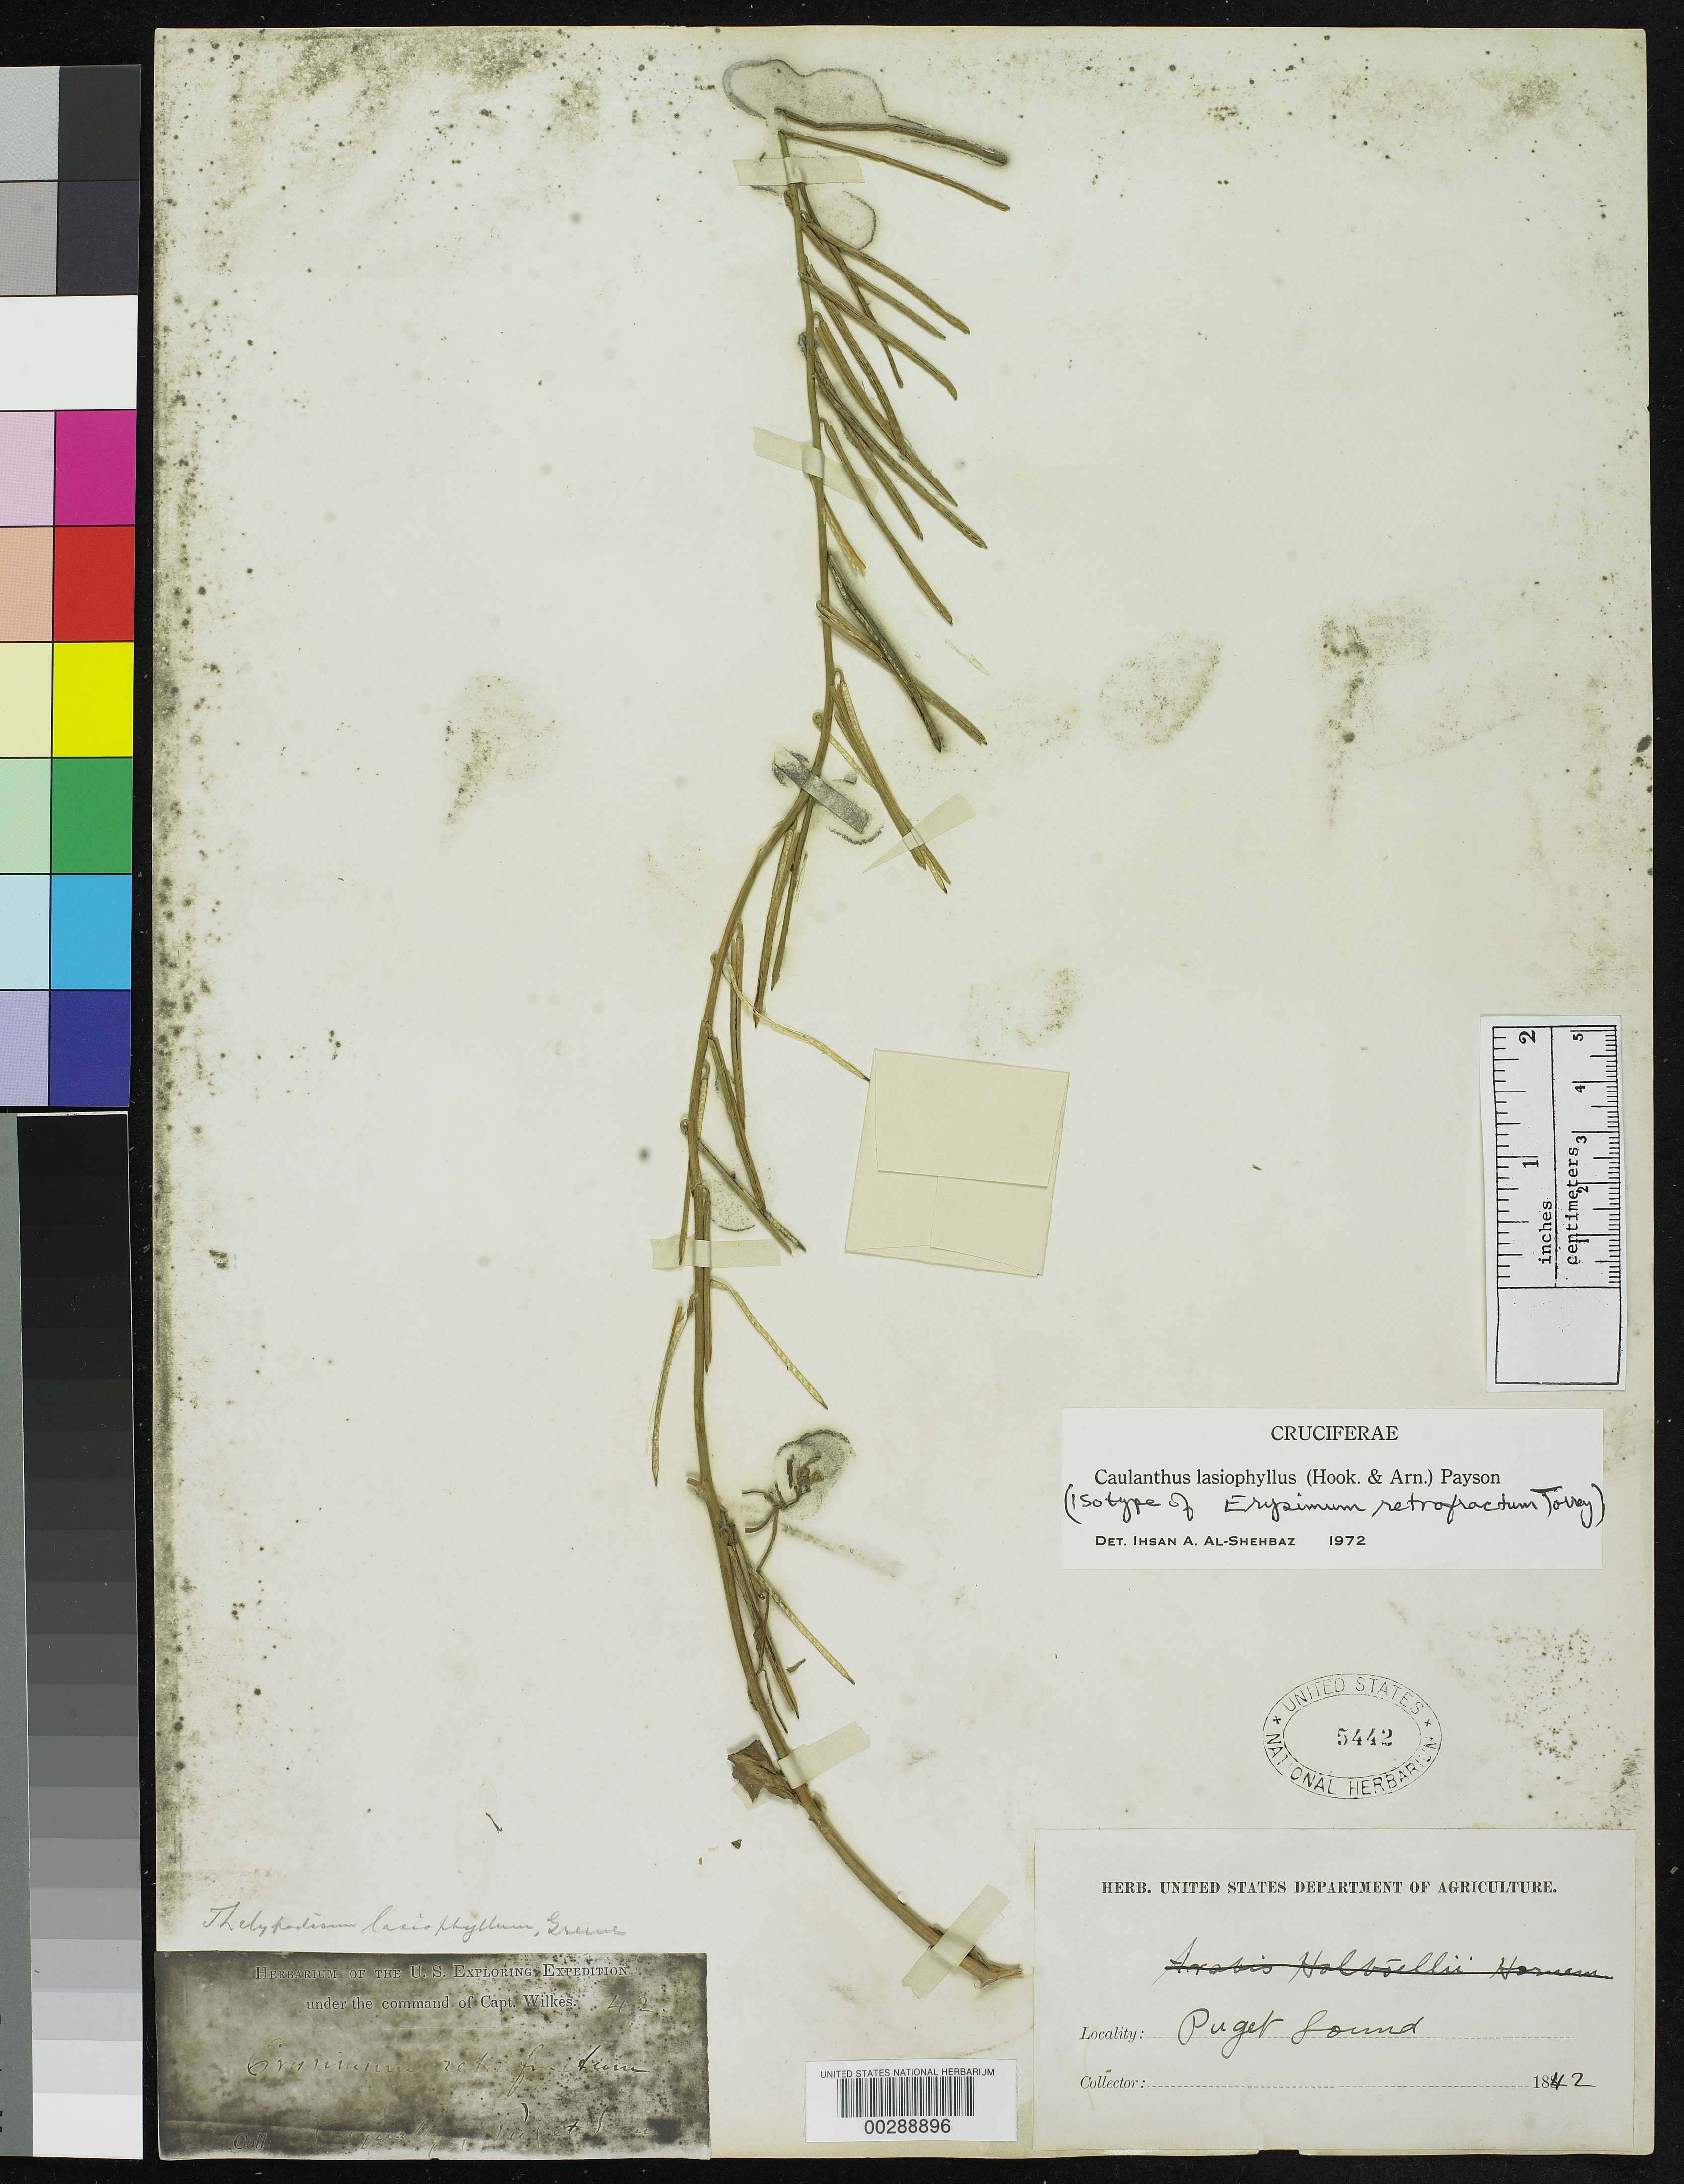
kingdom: Plantae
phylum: Tracheophyta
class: Magnoliopsida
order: Brassicales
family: Brassicaceae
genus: Erysimum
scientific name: Erysimum retrofractum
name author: Torr. in Wilkes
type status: Isotype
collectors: Wilkes Explor. Exped.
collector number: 42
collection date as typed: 1842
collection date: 1842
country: United States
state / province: Washington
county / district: Pierce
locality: Puget sound, between Cascade Mts. and Fort Nisqually.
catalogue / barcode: US 5442